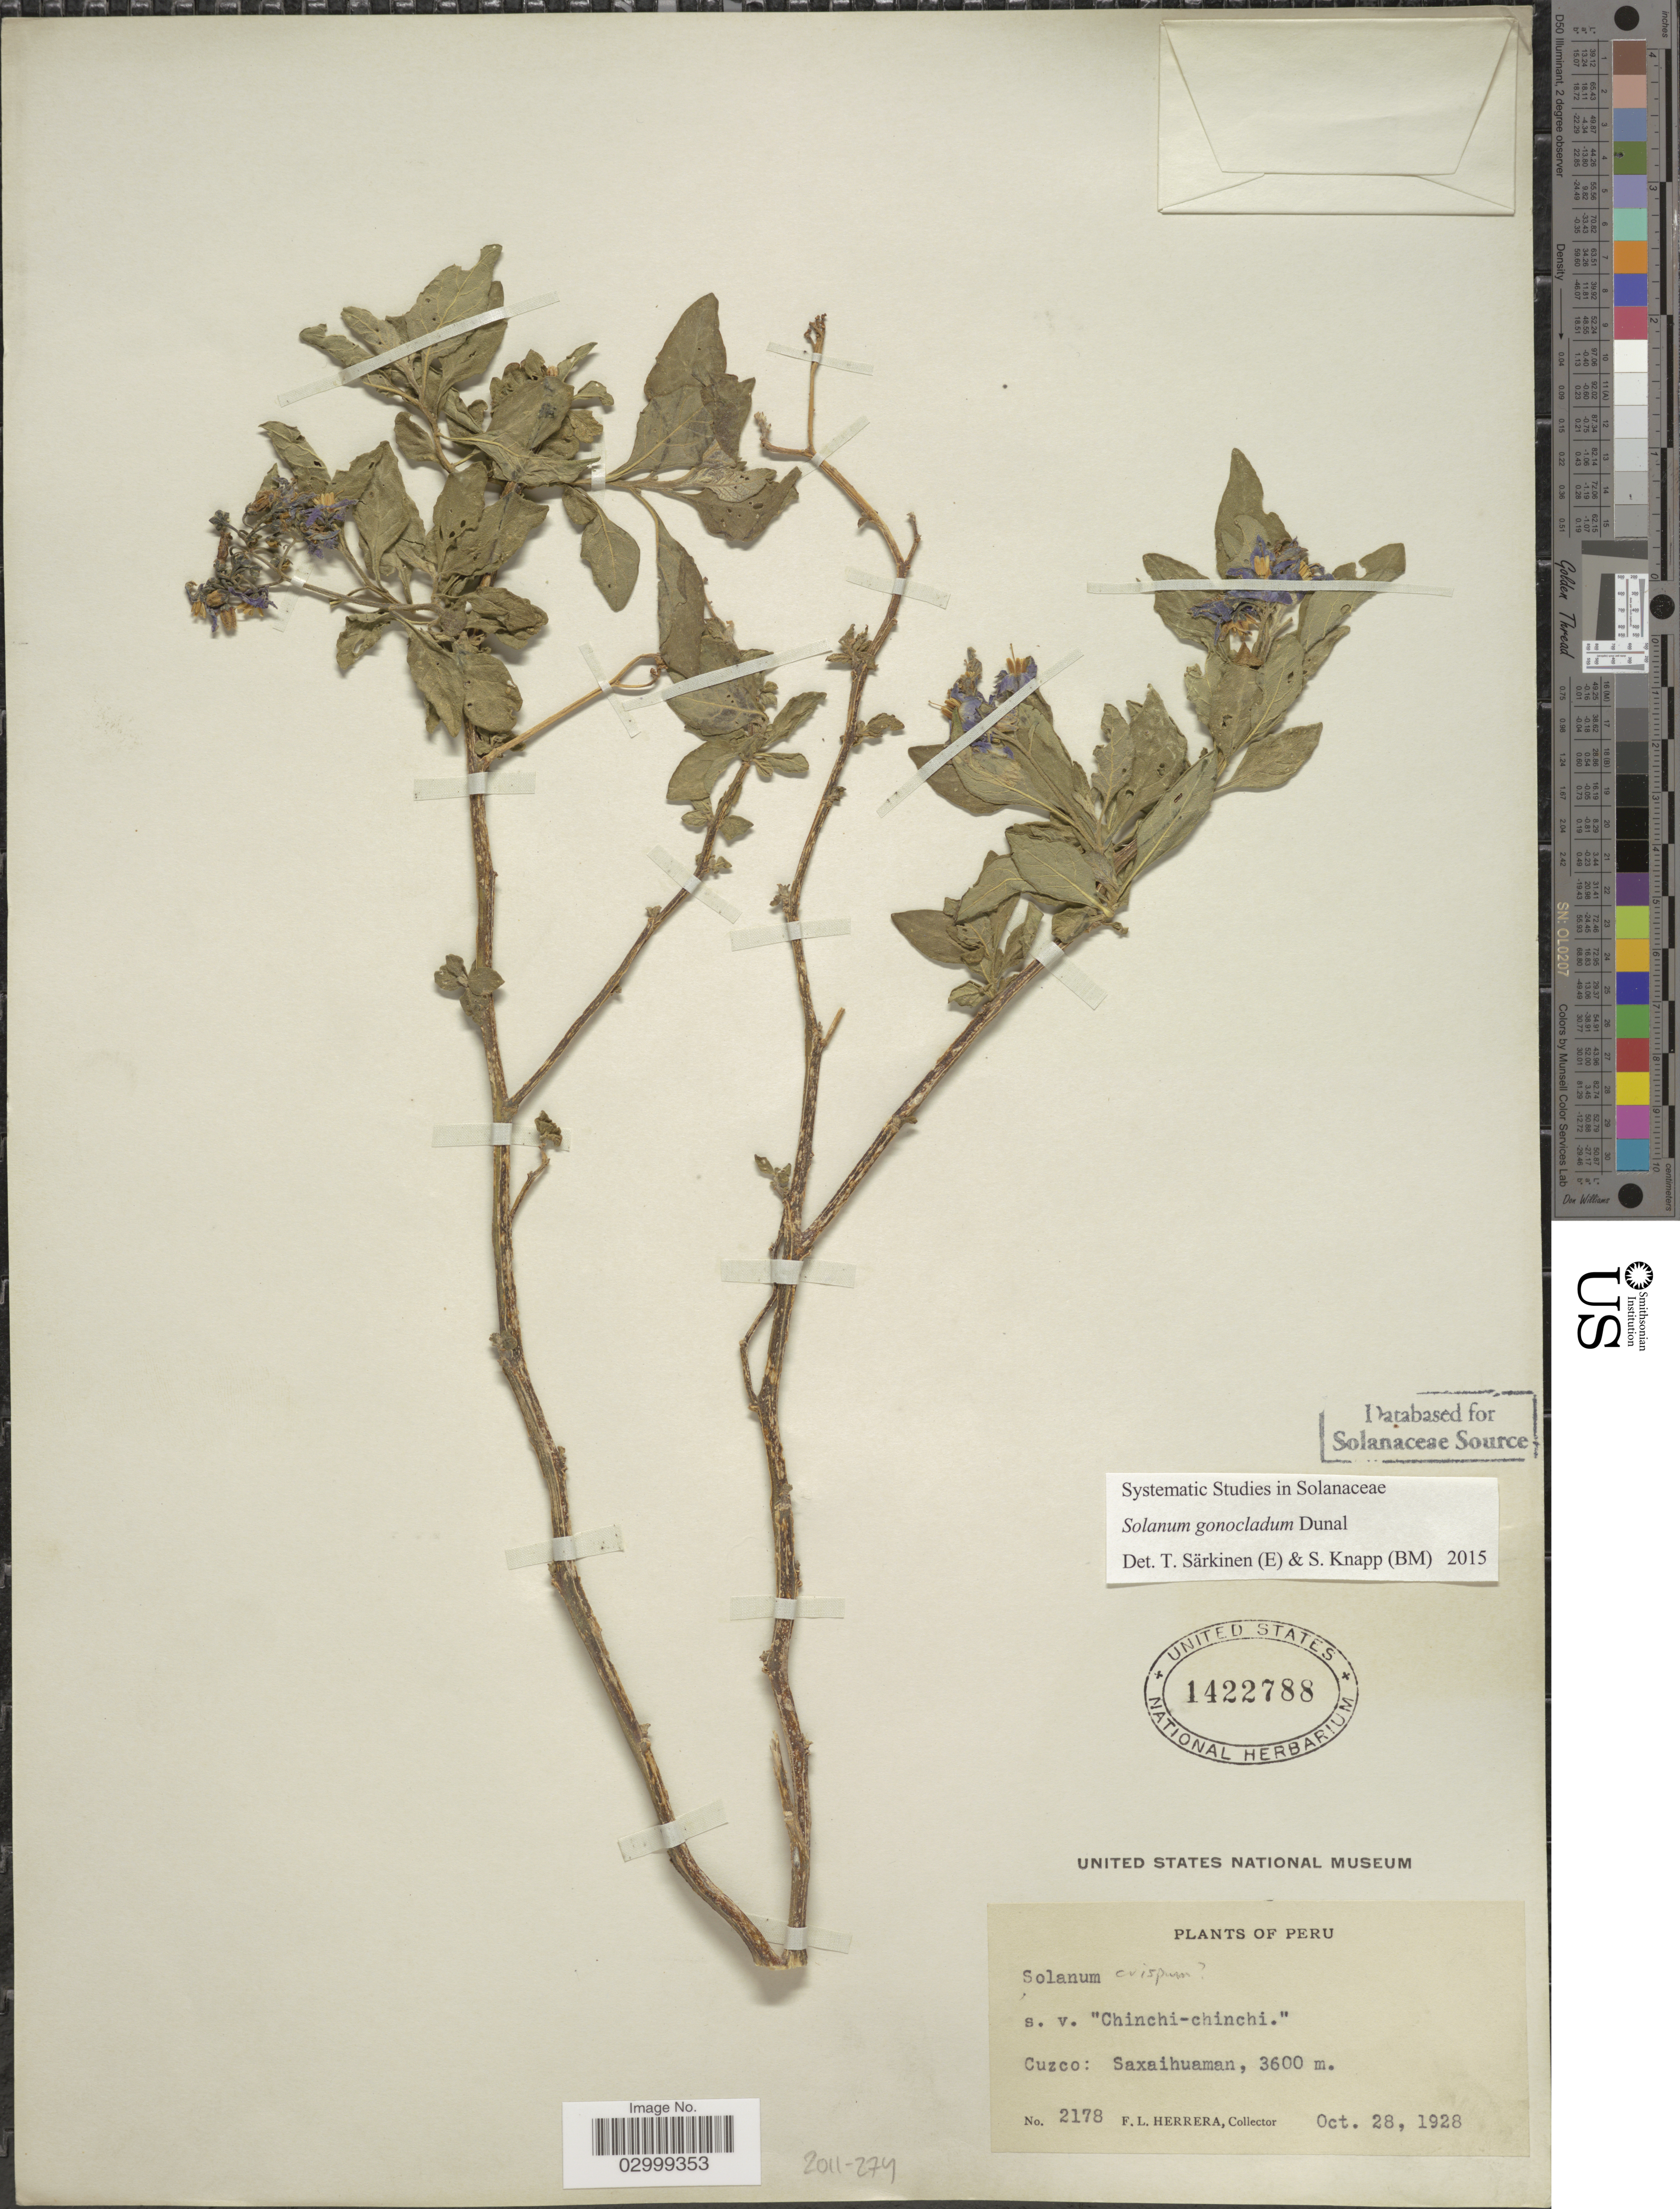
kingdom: Plantae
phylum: Tracheophyta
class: Magnoliopsida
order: Solanales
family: Solanaceae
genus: Solanum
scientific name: Solanum gonocladum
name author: Dunal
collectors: F. L. Herrera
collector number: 2178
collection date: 1928-10-28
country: Peru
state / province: Cusco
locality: Cuzco: Saxaihuaman.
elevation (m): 3600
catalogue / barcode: US 1422788